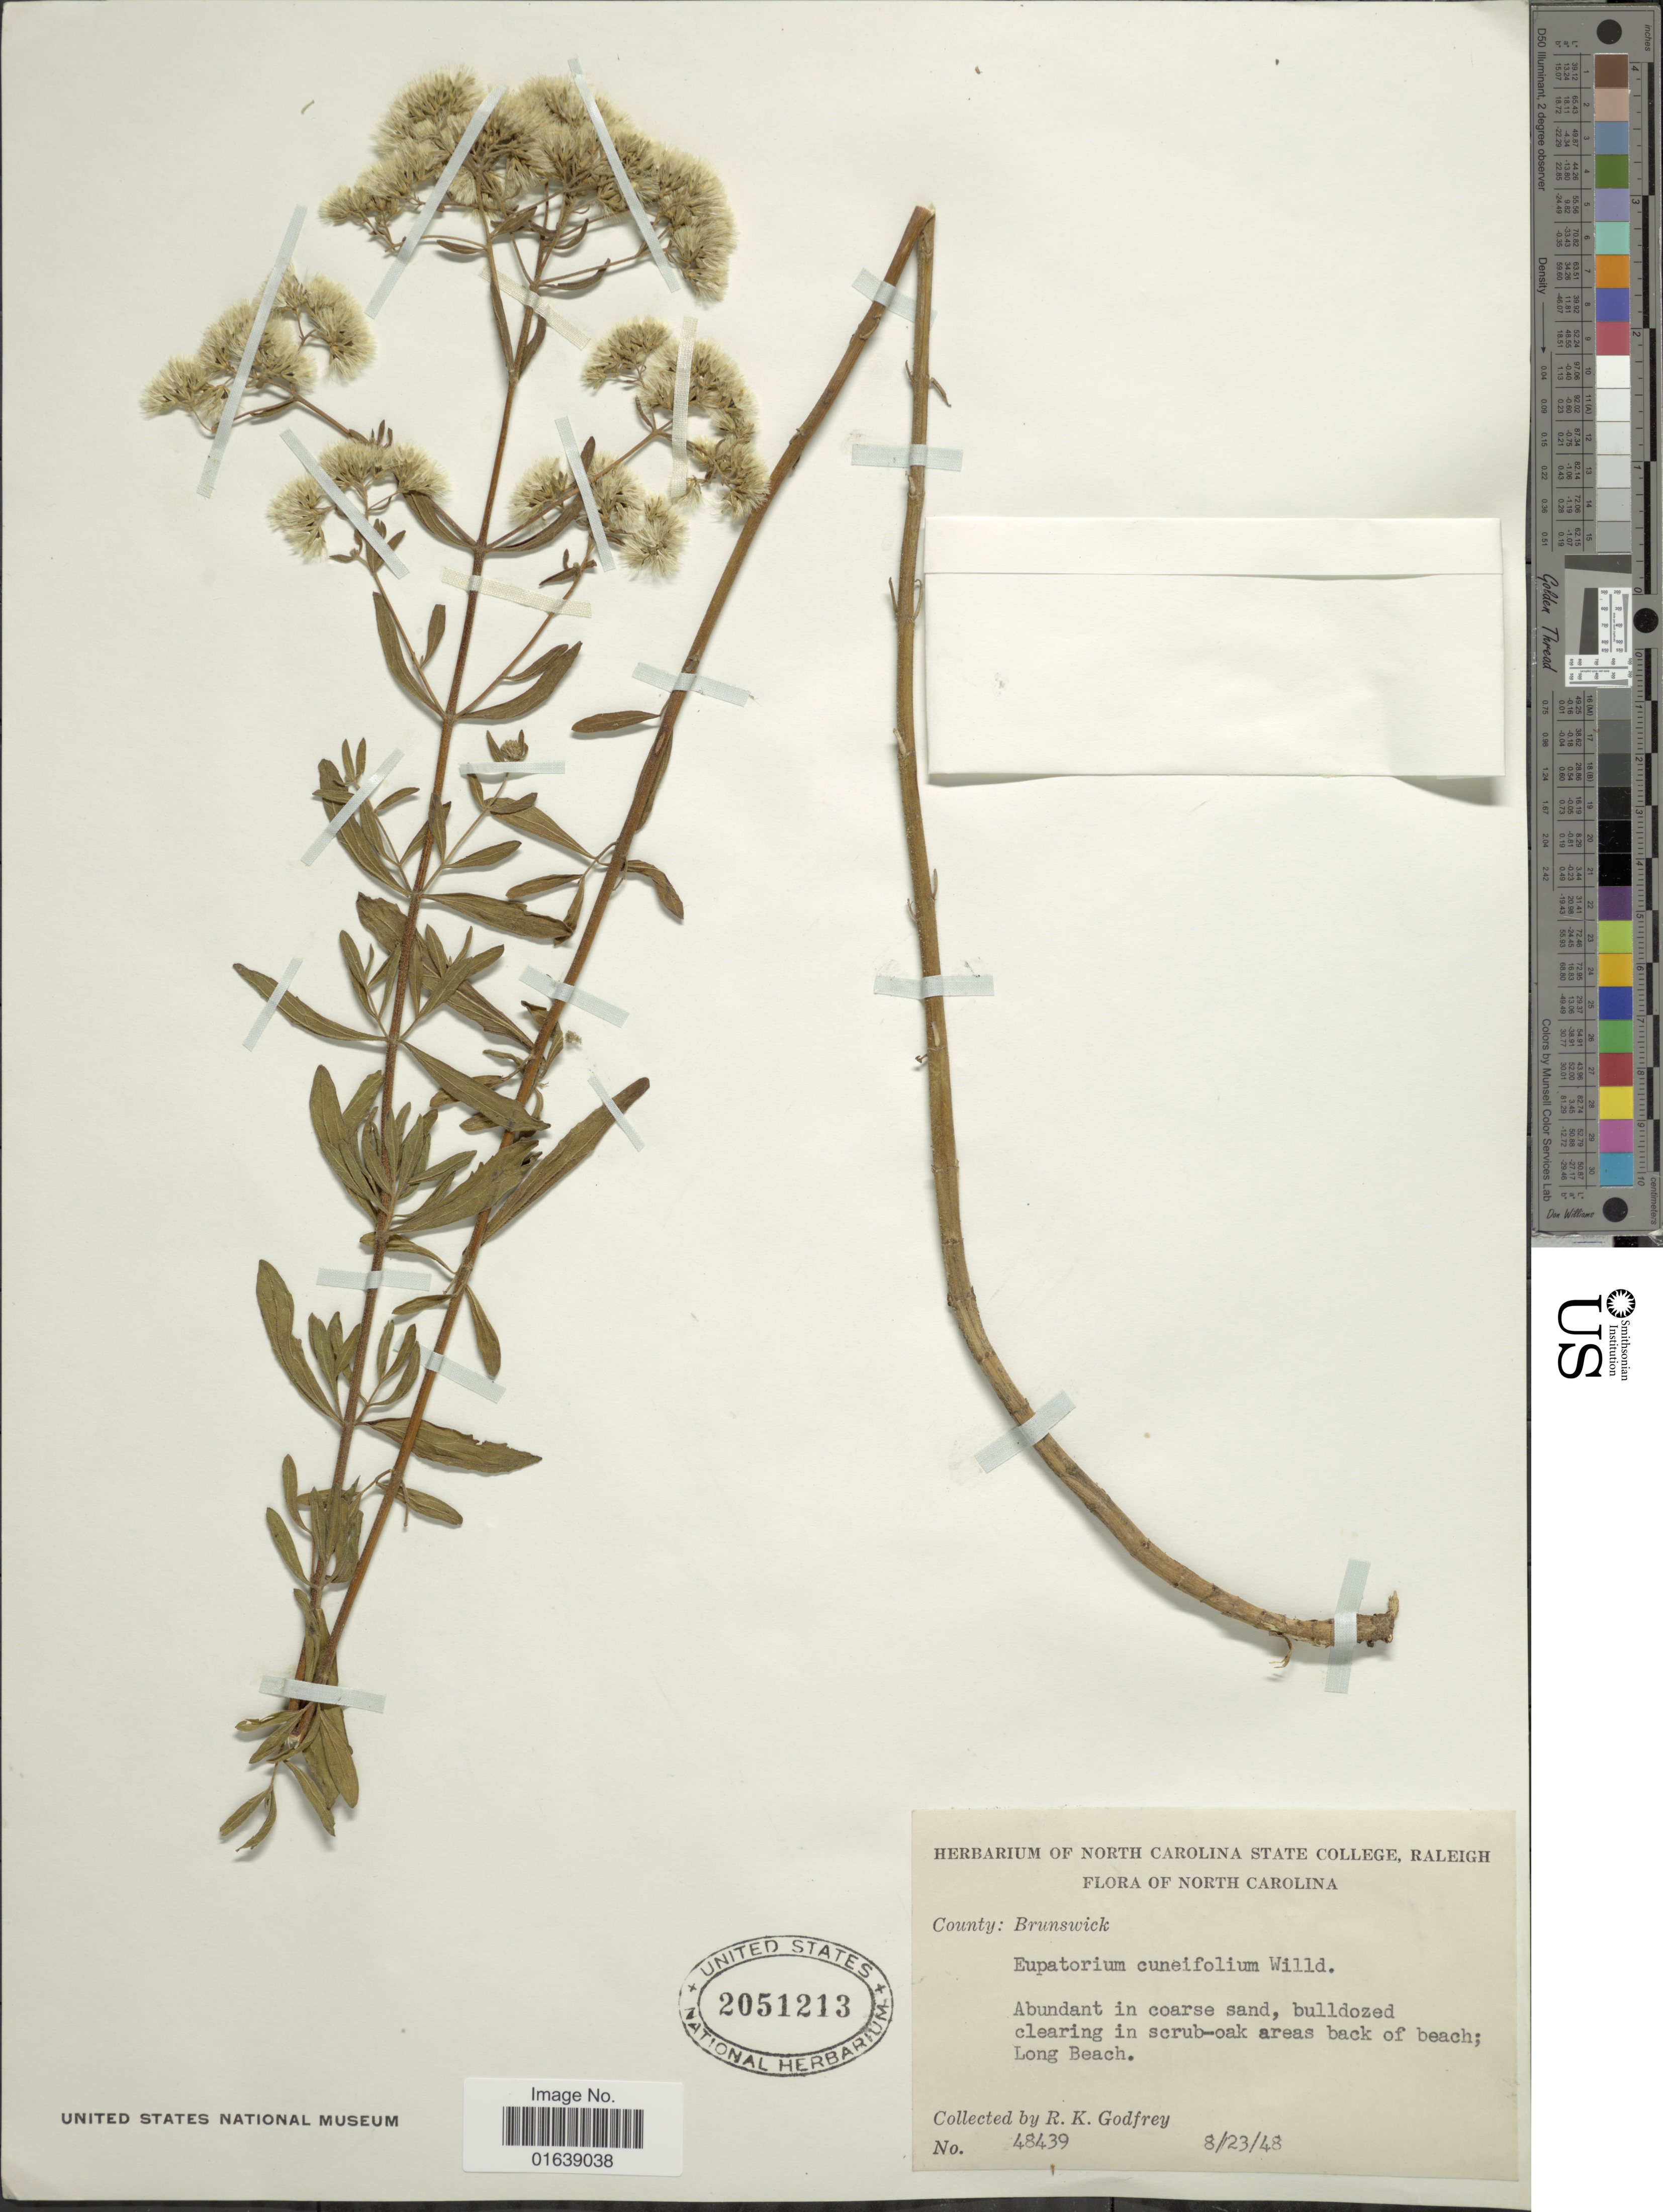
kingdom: Plantae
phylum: Tracheophyta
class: Magnoliopsida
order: Asterales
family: Asteraceae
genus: Eupatorium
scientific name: Eupatorium cuneifolium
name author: Willd.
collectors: R. K. Godfrey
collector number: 48439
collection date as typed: Transcribed d/m/y: 23/8/48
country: United States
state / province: North Carolina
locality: County: Brunswick. abundant in coars sand, bulldozed clearing in scrub-oak areas back of beach Long Beach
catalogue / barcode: US 2051213